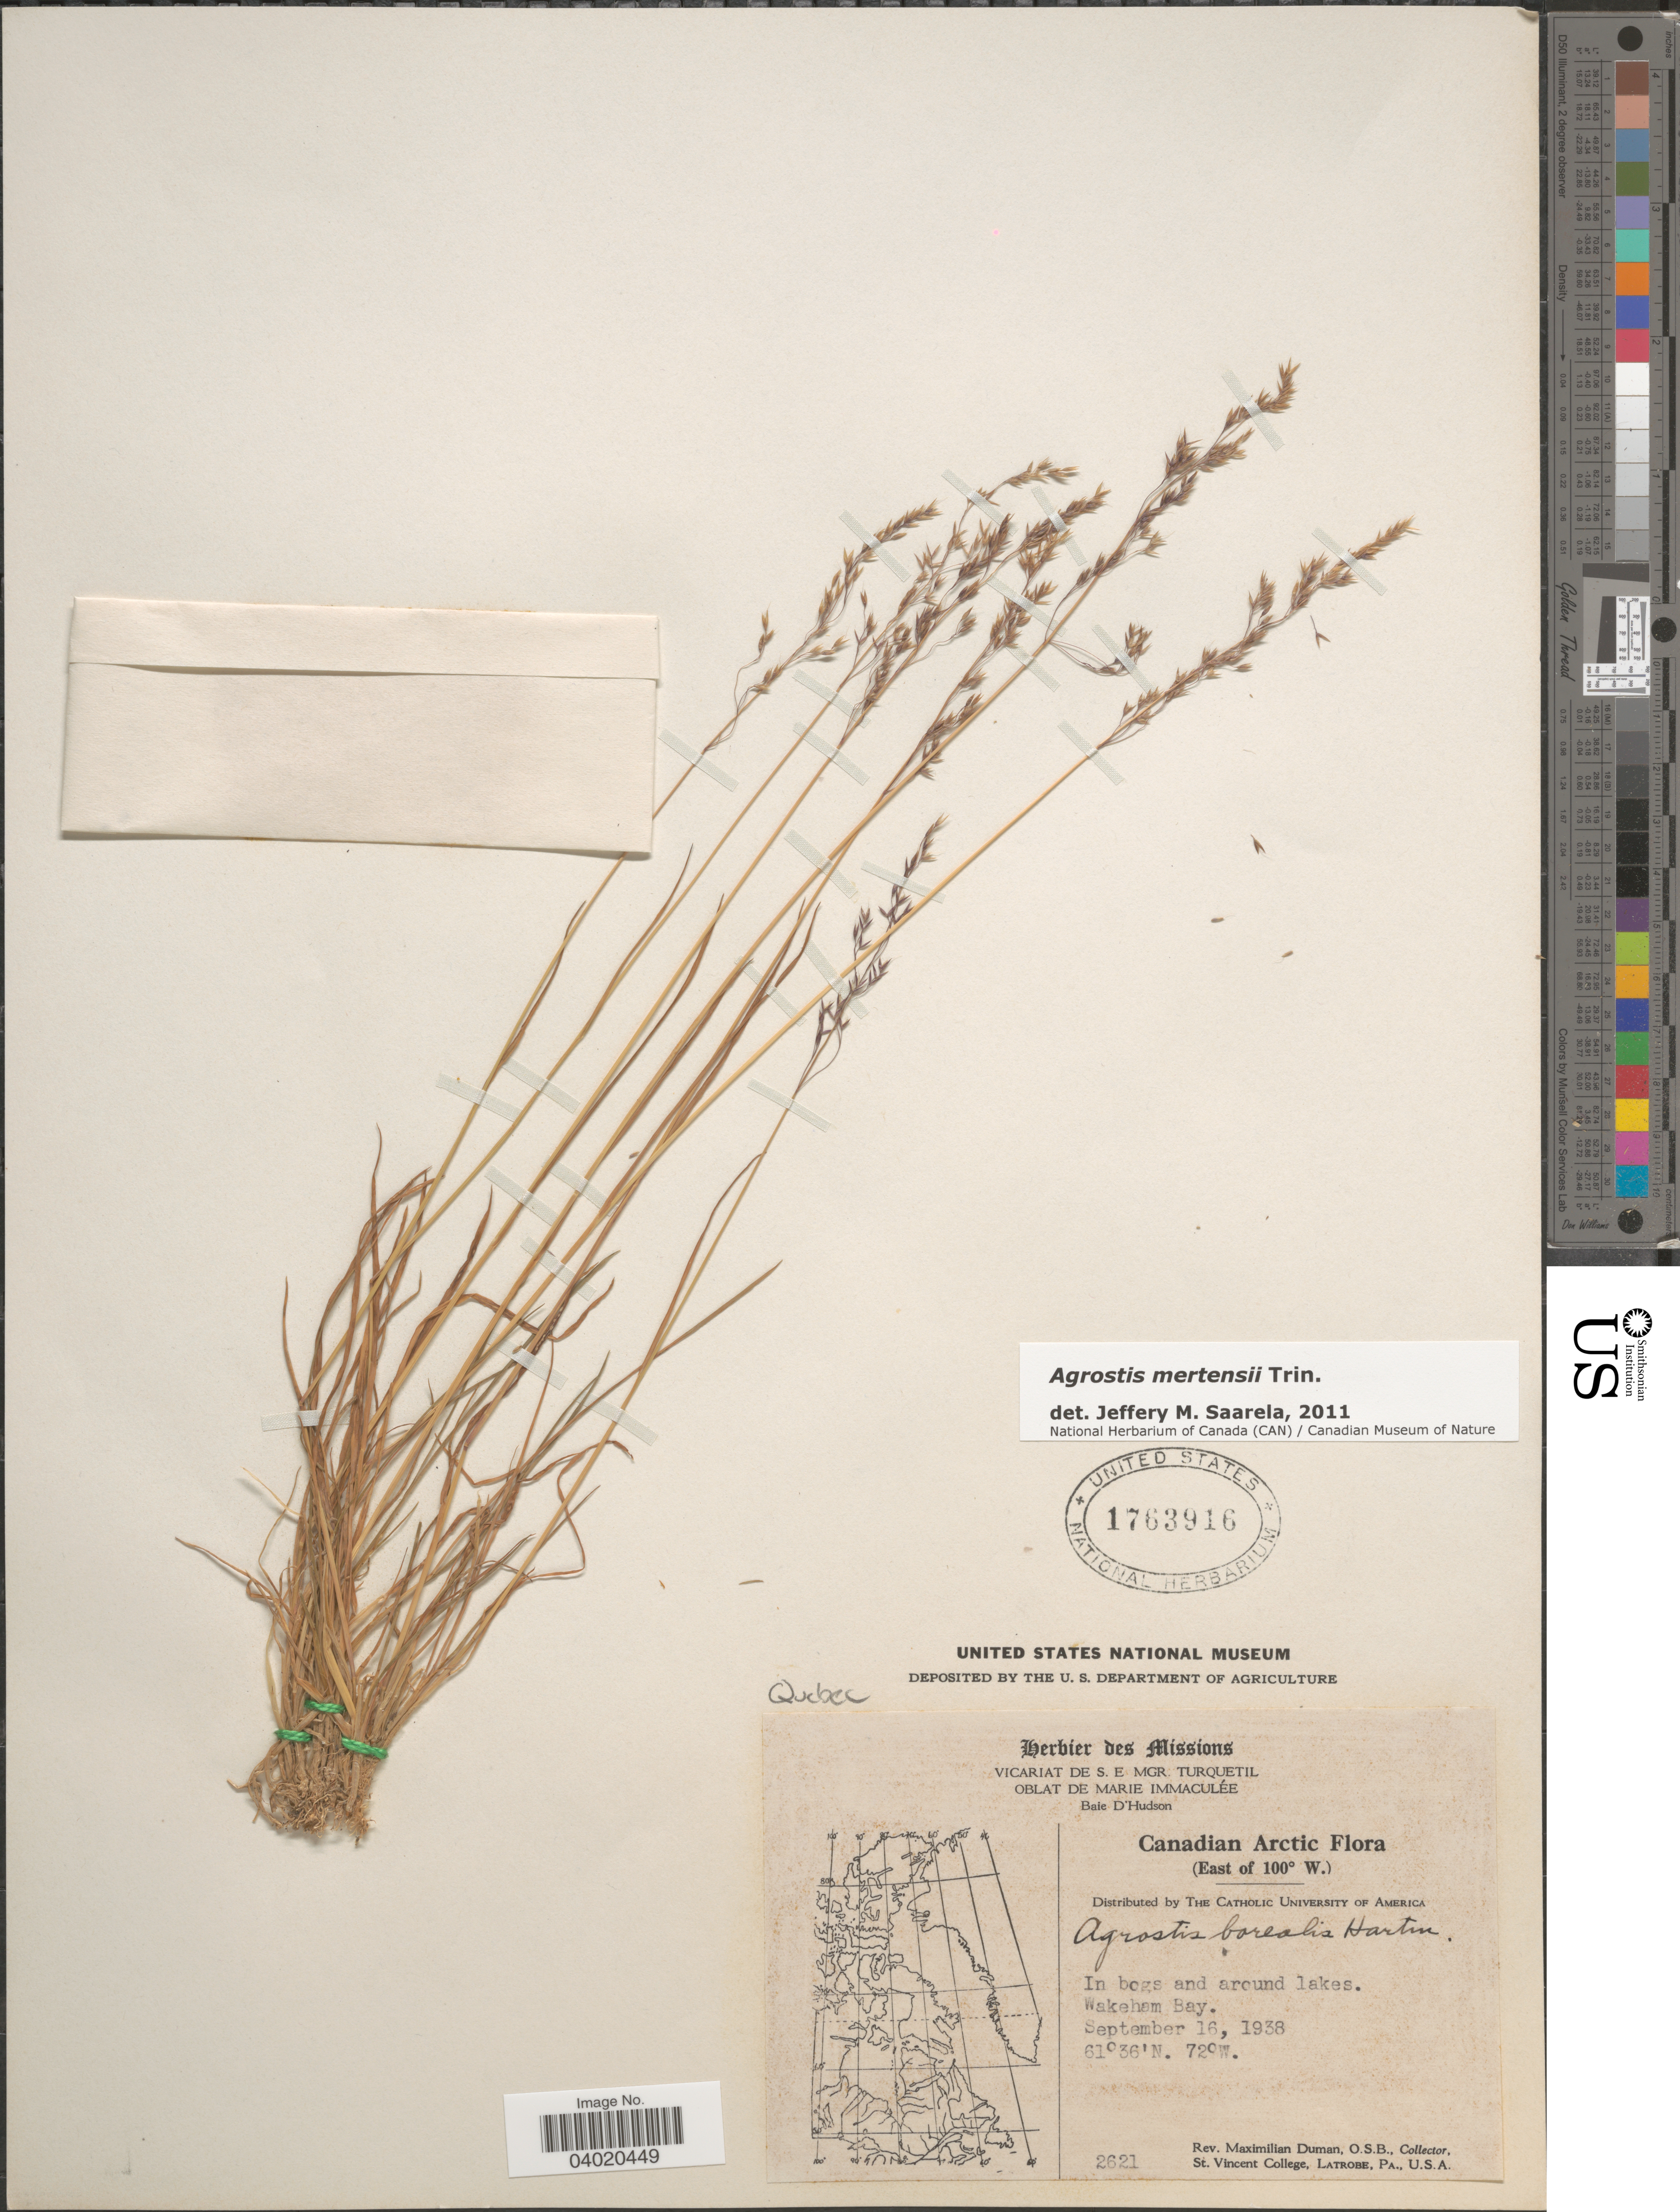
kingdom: Plantae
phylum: Tracheophyta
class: Liliopsida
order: Poales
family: Poaceae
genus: Agrostis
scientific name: Agrostis mertensii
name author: Trin.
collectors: M. Duman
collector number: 2621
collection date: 1938-09-16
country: Canada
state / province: Quebec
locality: Canadian Arctic (East of 100°W). In bogs and around lakes. Wakeham Bay.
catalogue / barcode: US 1763916